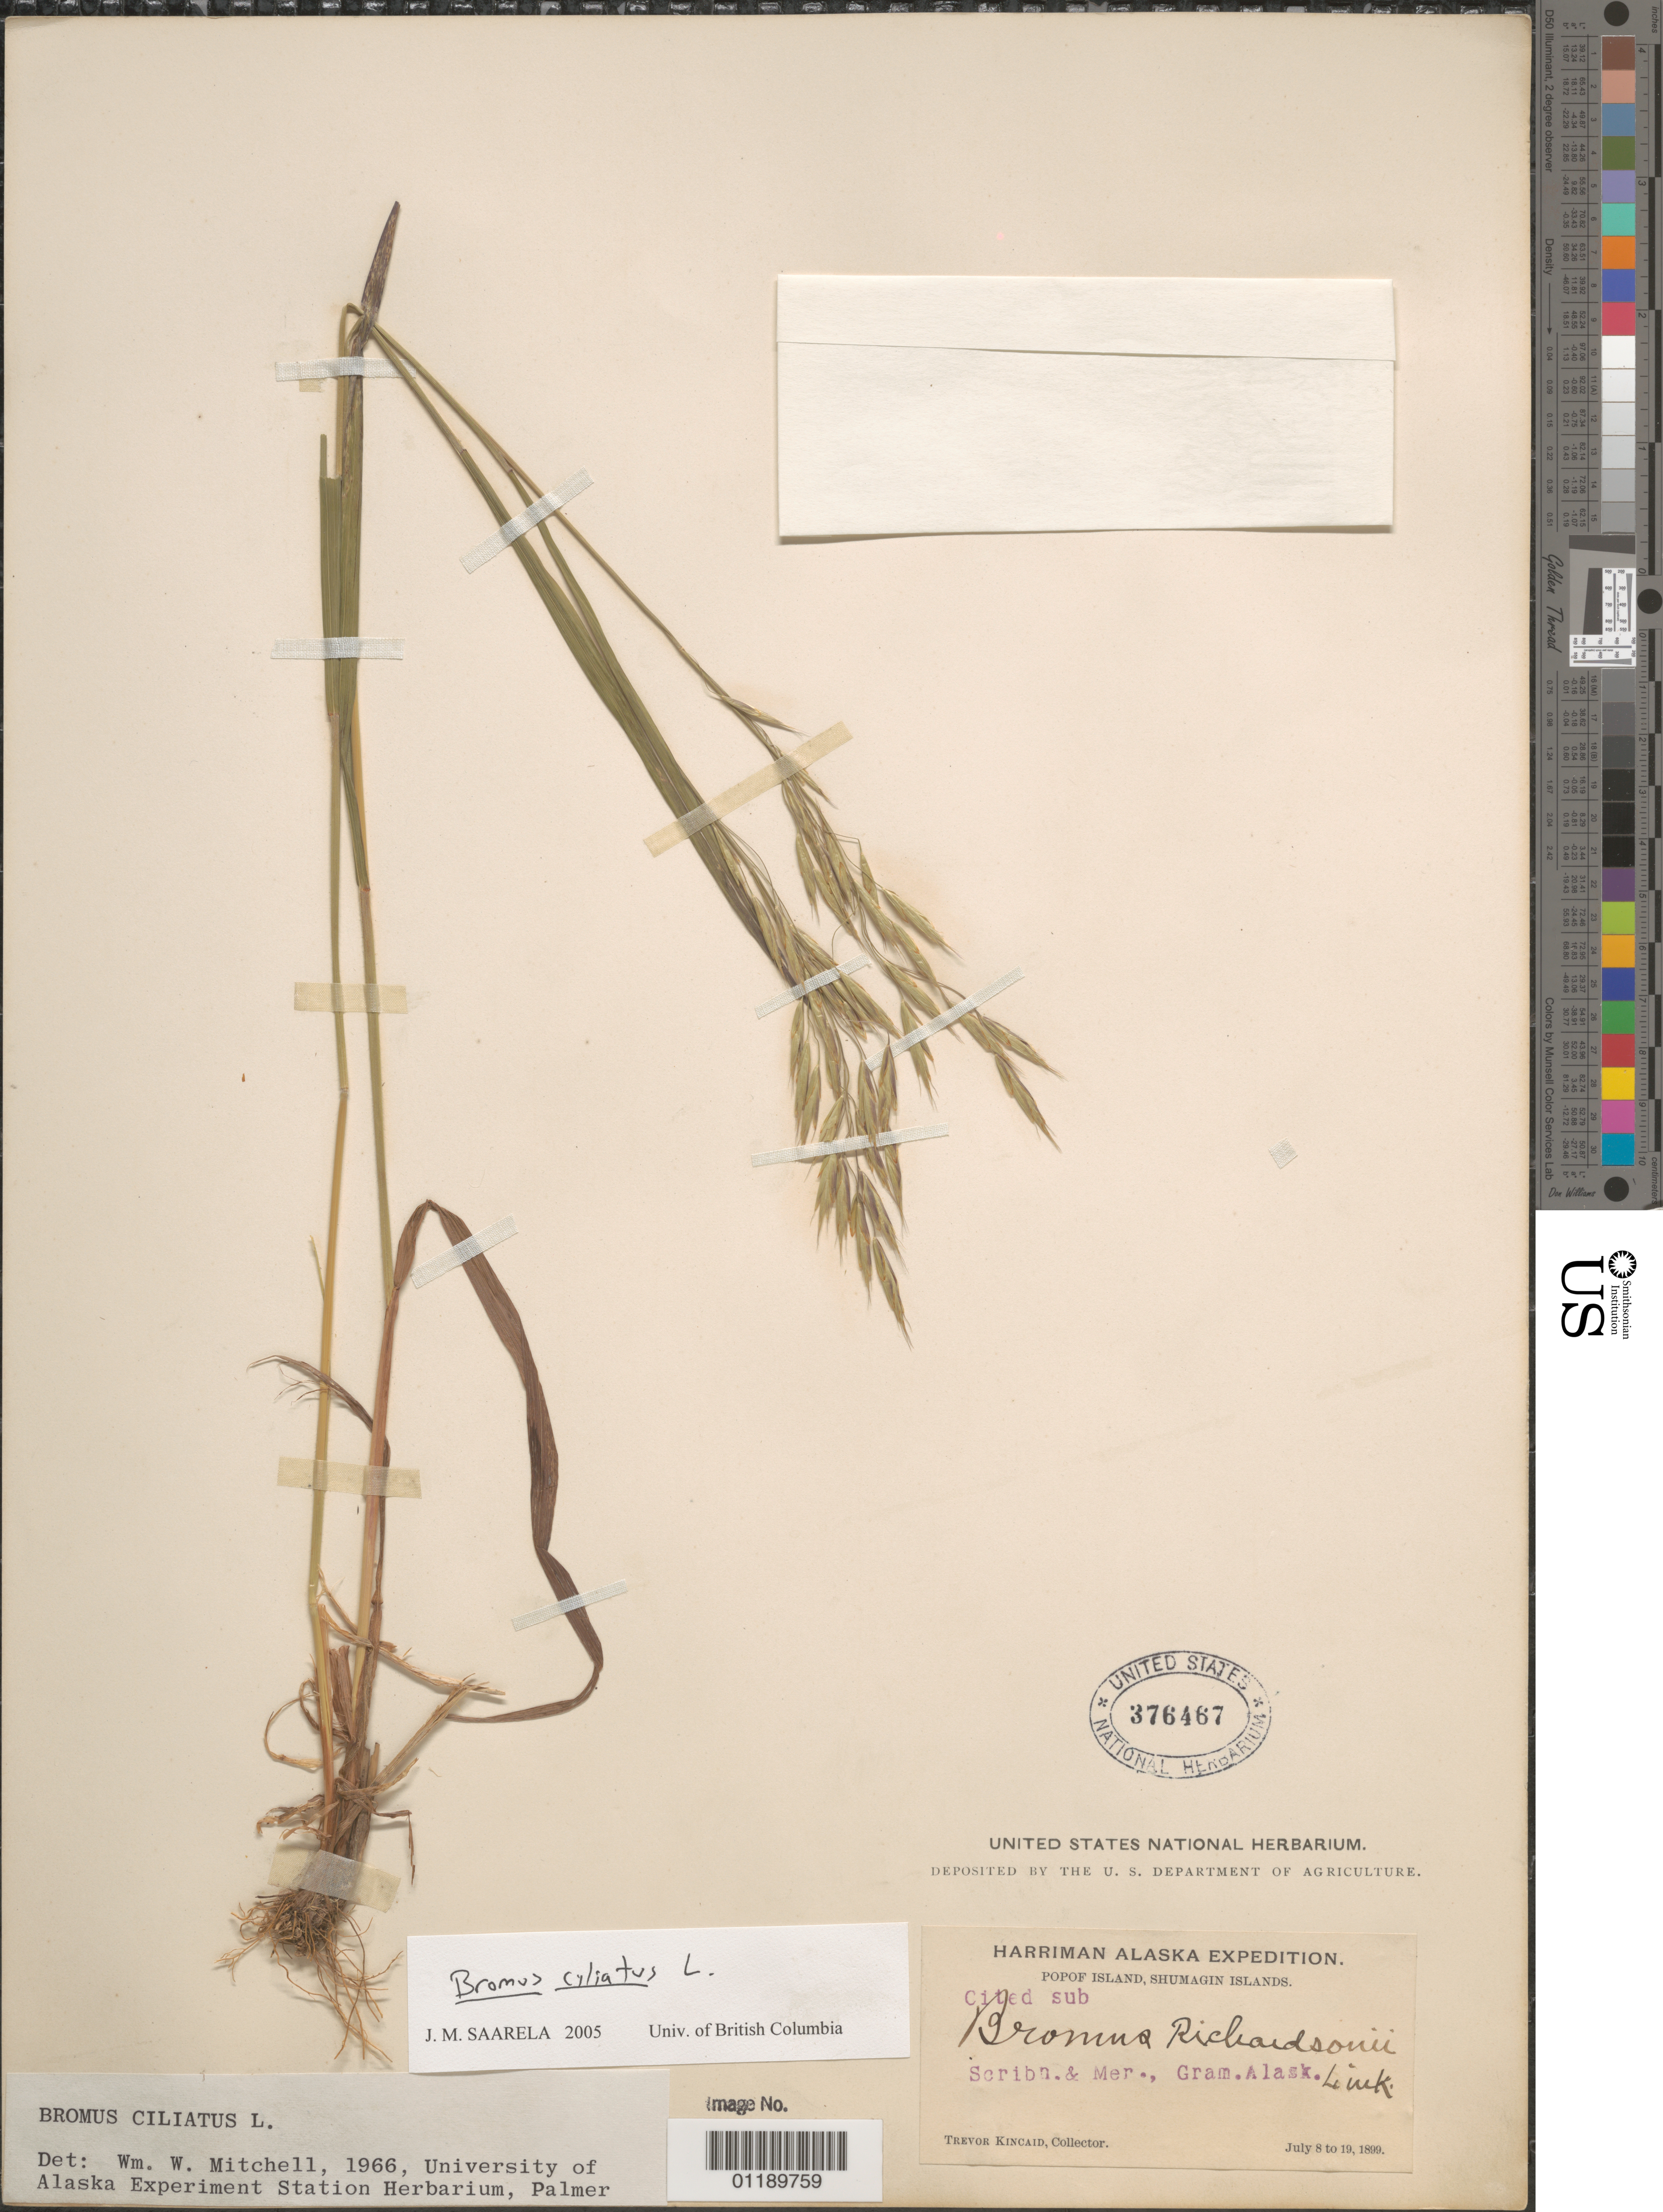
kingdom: Plantae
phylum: Tracheophyta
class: Liliopsida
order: Poales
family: Poaceae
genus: Bromus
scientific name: Bromus ciliatus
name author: L.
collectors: T. C. Kincaid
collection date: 1899-07-08/1899-07-19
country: United States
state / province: Alaska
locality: Popof Island. Shumagin Islands.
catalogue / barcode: US 376467